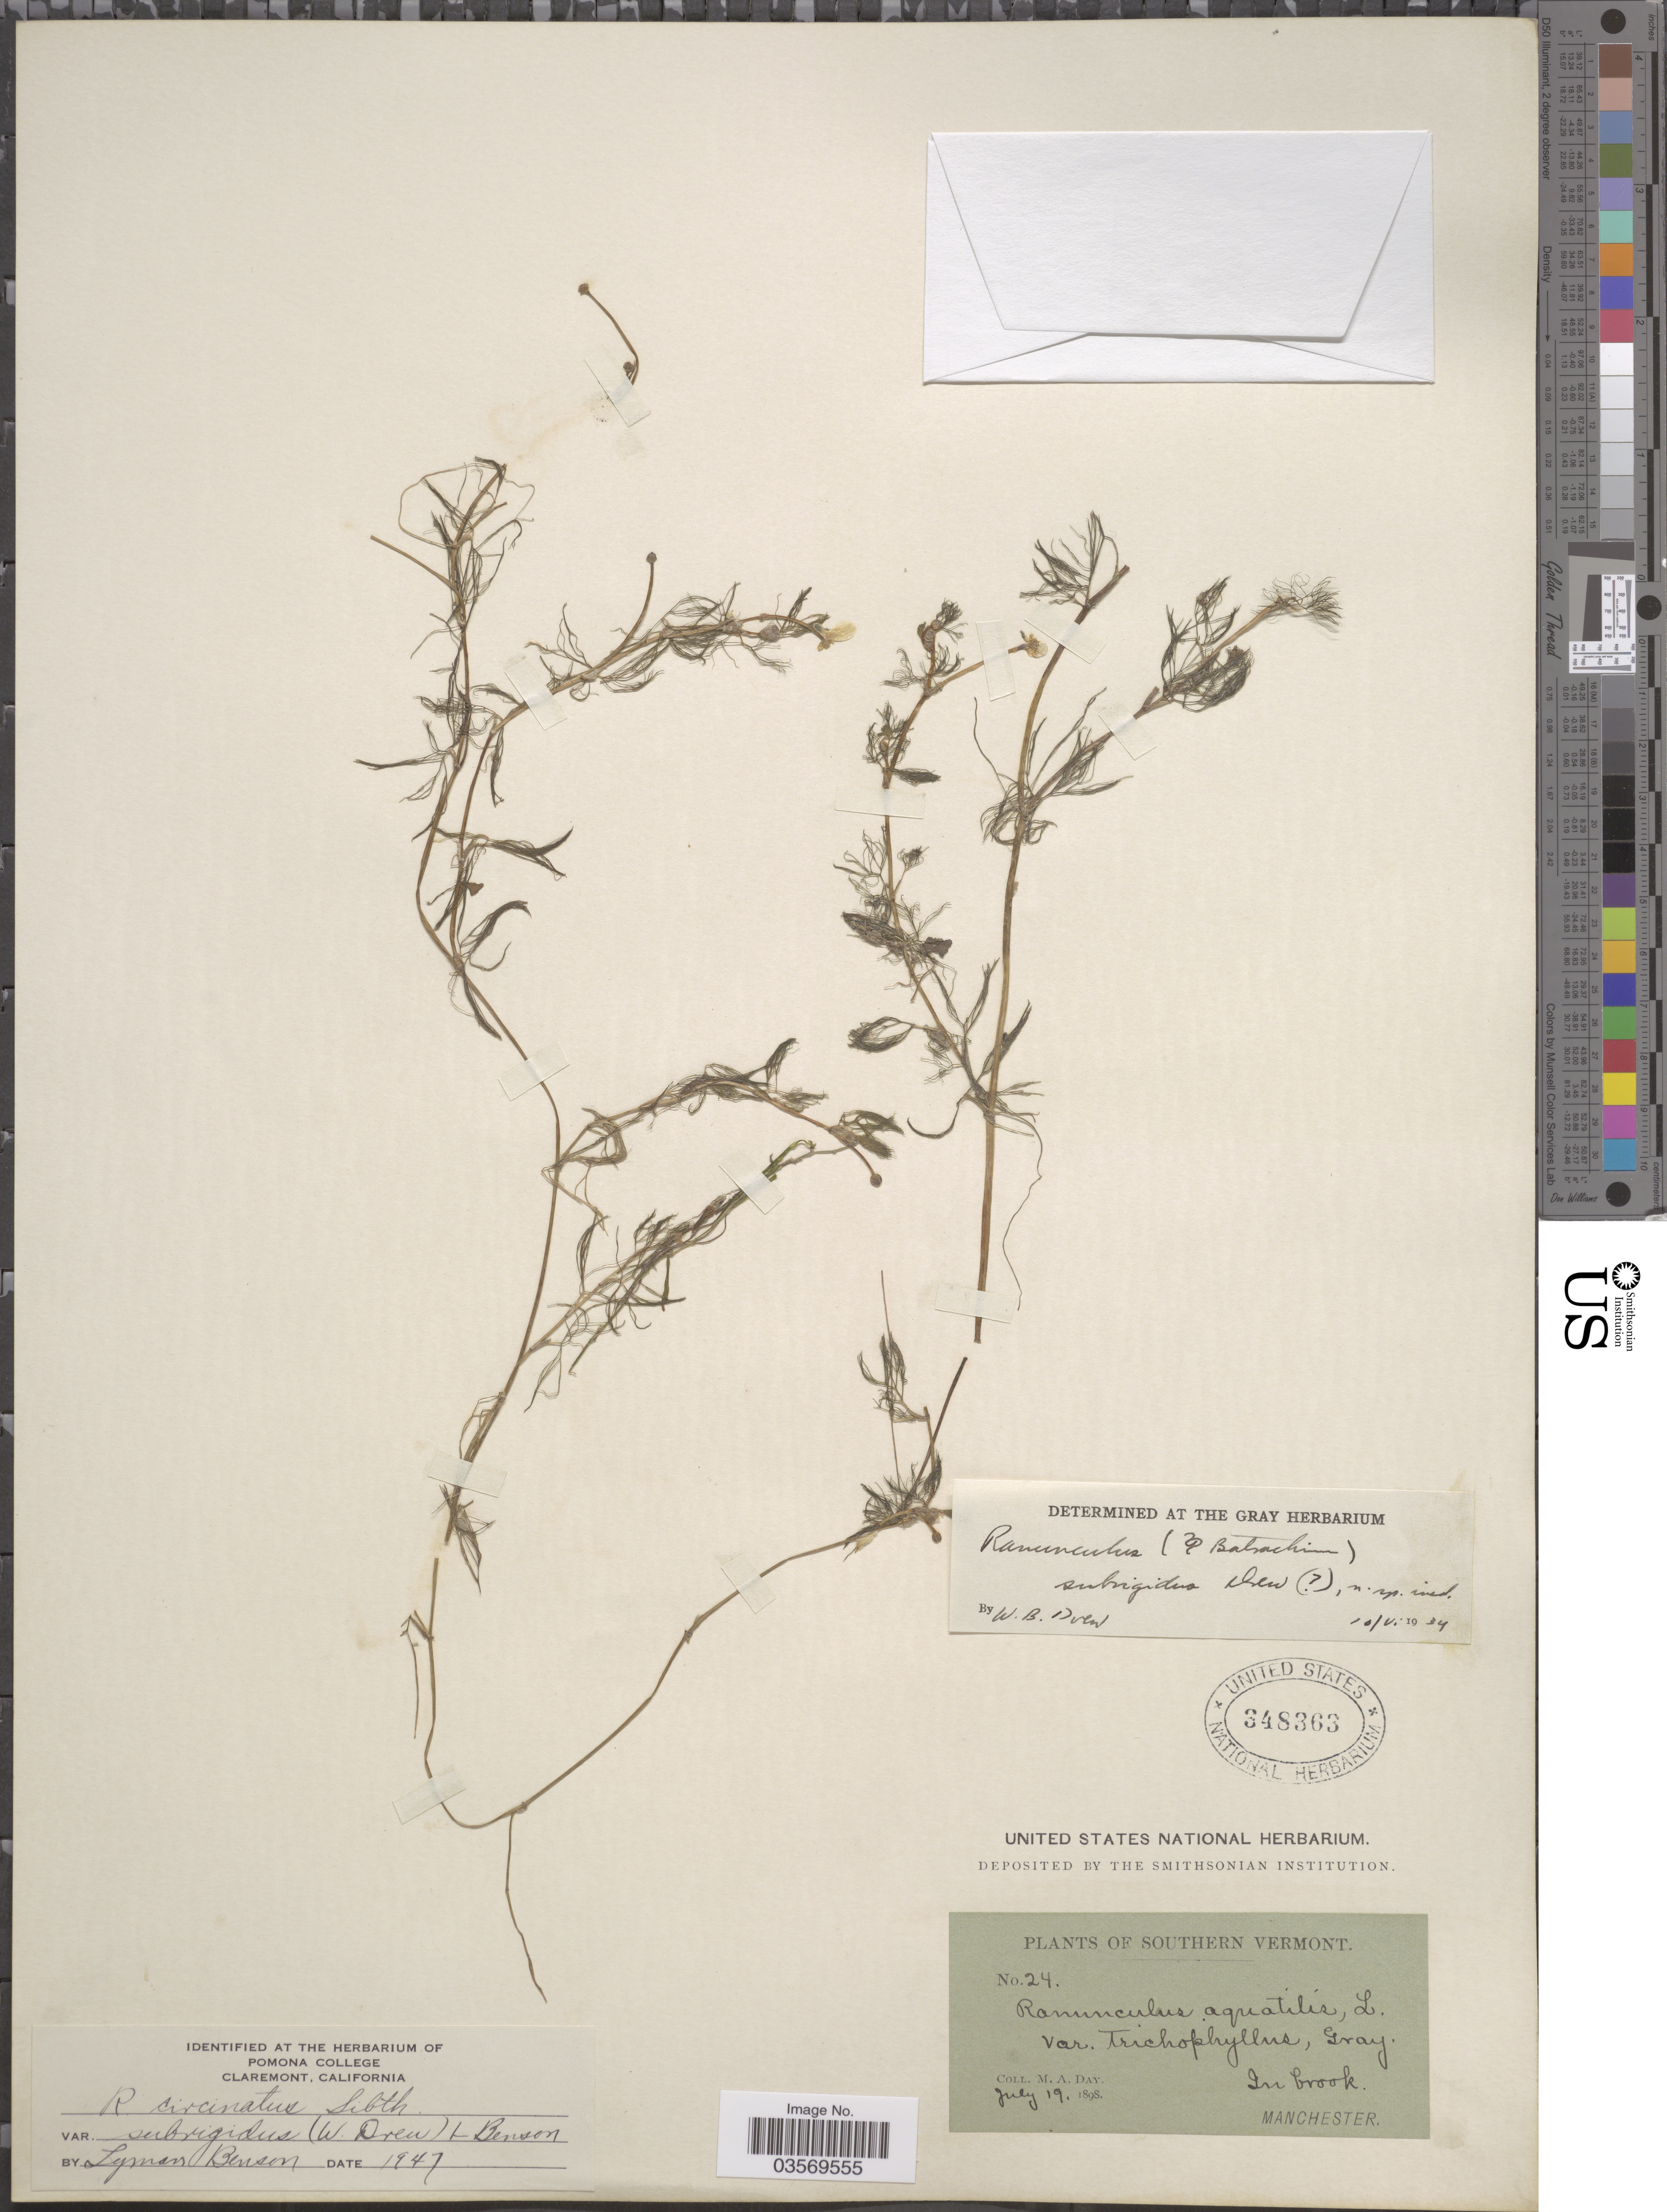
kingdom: Plantae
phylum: Tracheophyta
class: Magnoliopsida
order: Ranunculales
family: Ranunculaceae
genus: Ranunculus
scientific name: Ranunculus subrigidus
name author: W.B. Drew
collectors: M. Day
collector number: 24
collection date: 1898-07-19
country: United States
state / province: Vermont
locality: Southern Vermont. In brook. Manchester.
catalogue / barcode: US 348363